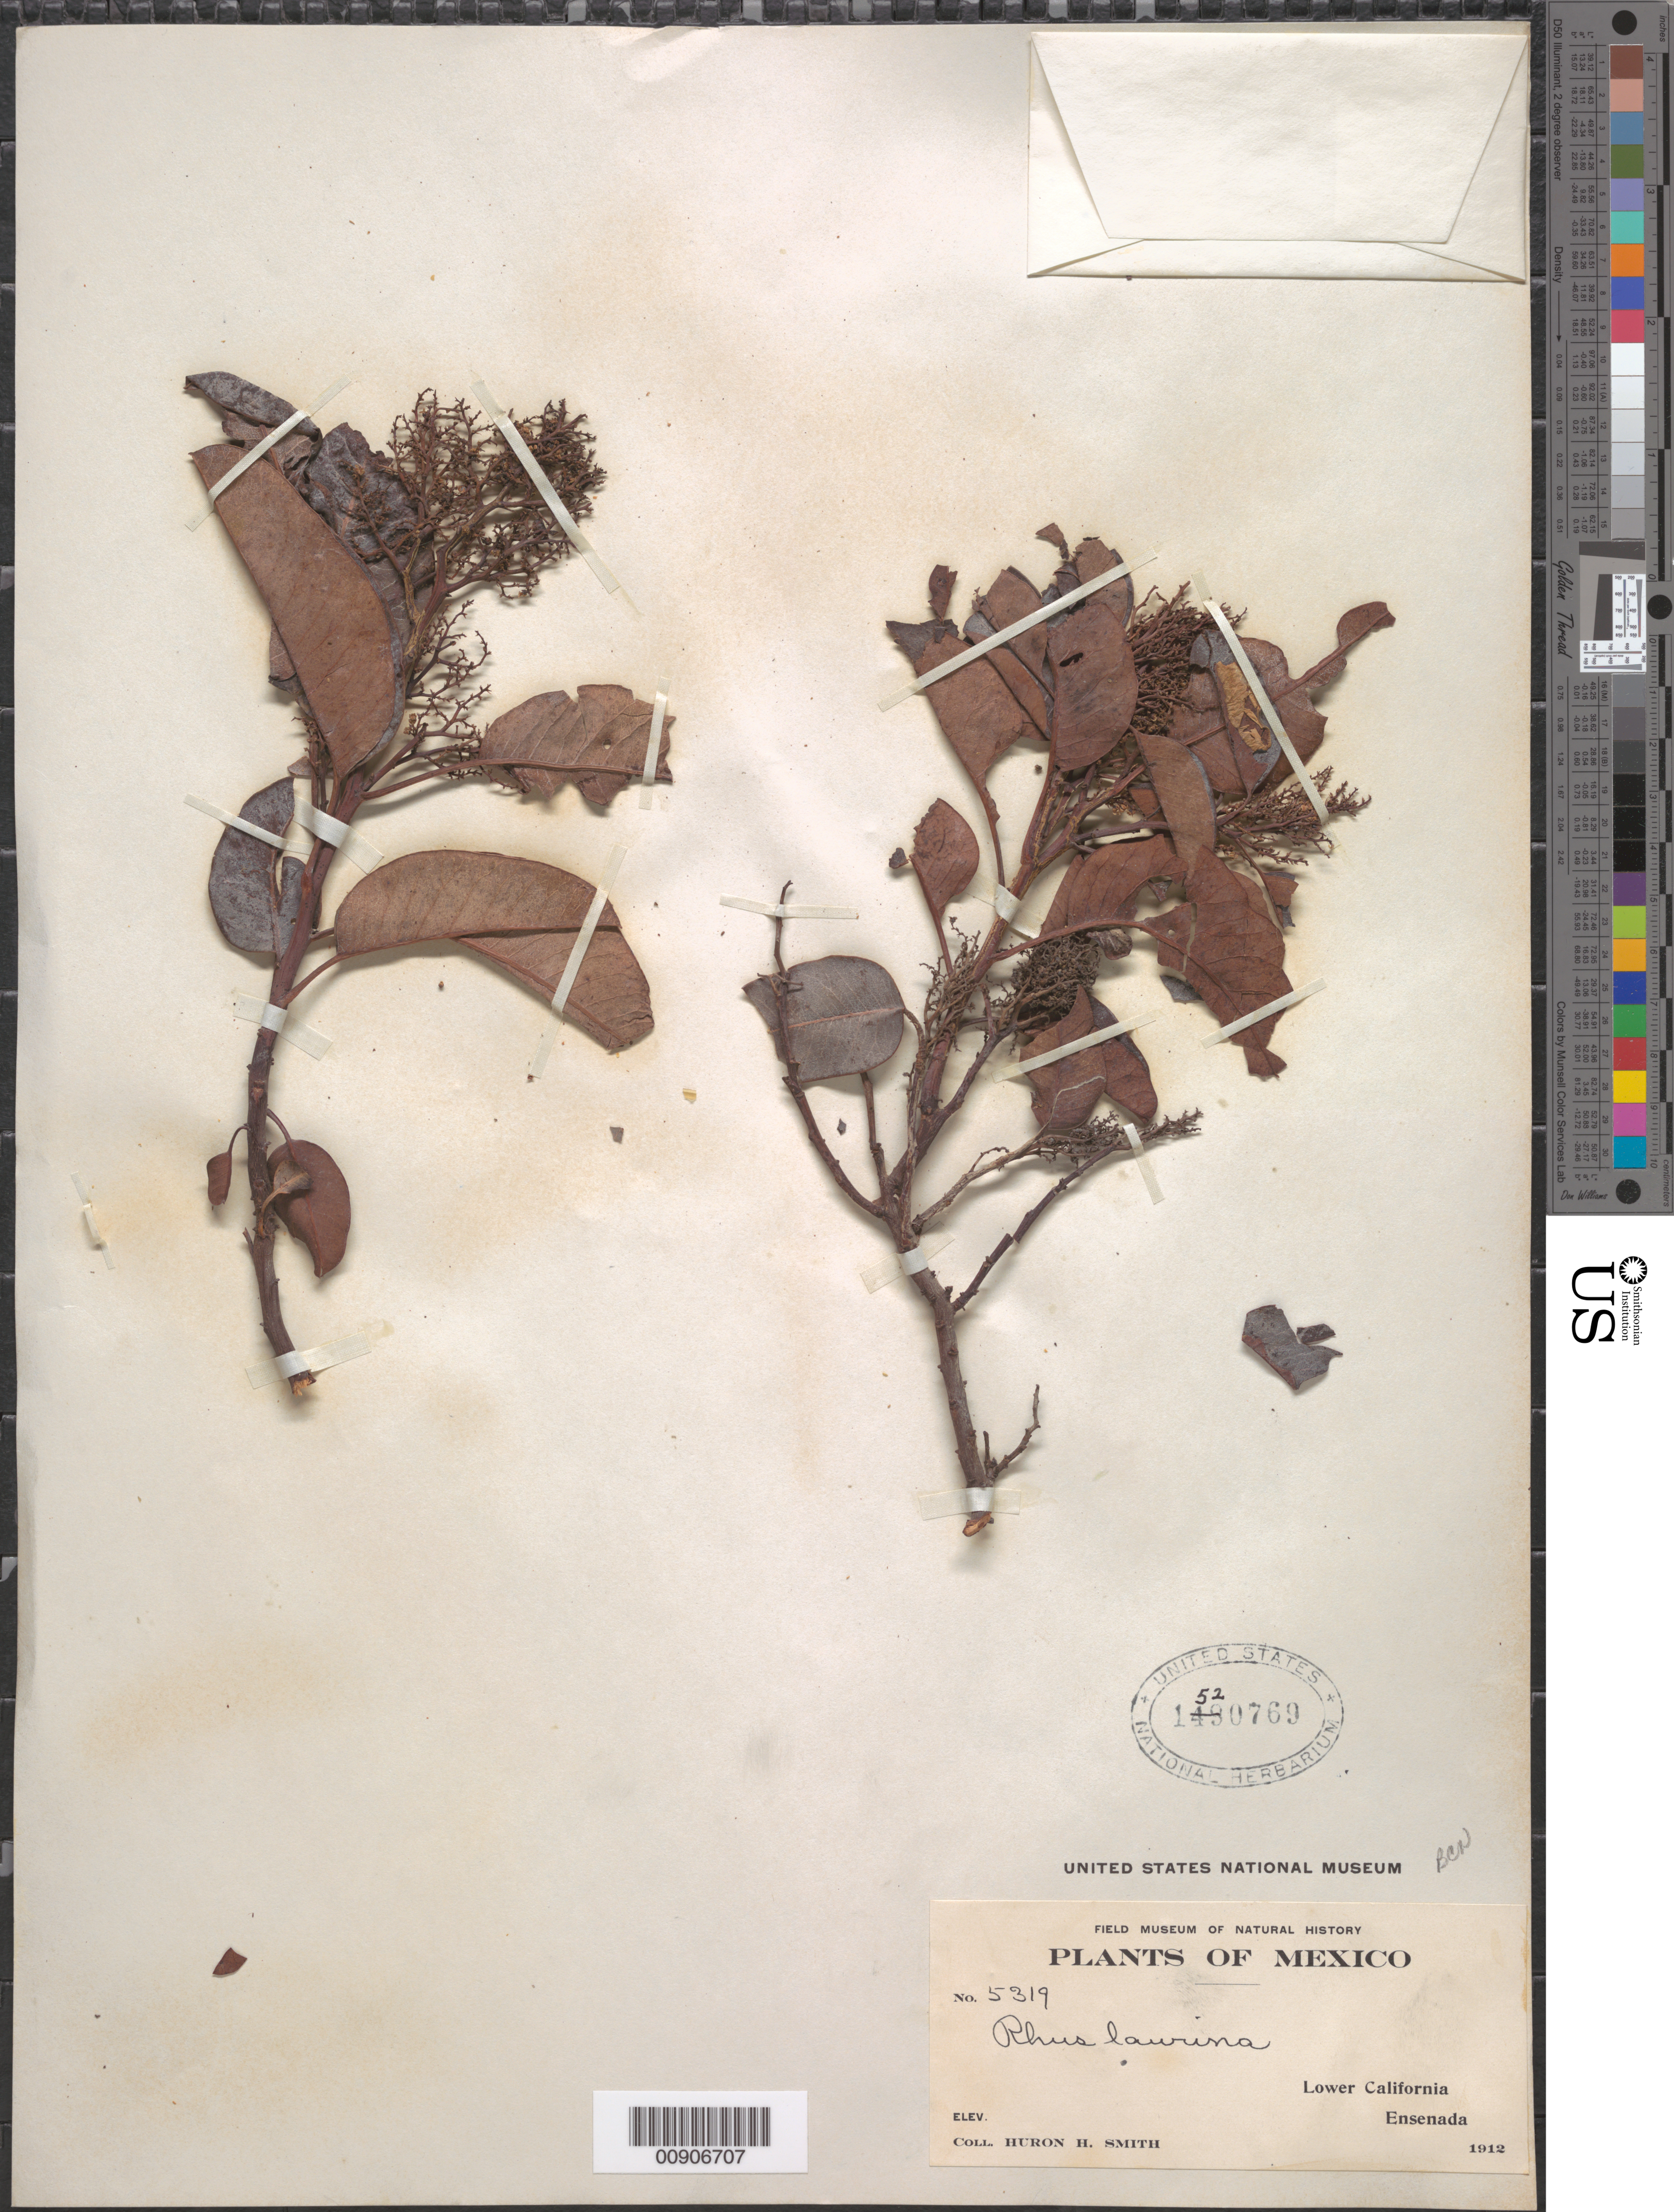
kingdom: Plantae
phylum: Tracheophyta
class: Magnoliopsida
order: Sapindales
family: Anacardiaceae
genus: Malosma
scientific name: Malosma laurina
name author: (Nutt.) Nutt. ex Abrams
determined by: Mitchell, John D.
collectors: Huron H. Smith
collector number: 5319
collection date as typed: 1912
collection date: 1912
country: Mexico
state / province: Baja California Norte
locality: Lower California. Ensenada.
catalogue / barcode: US 1520769